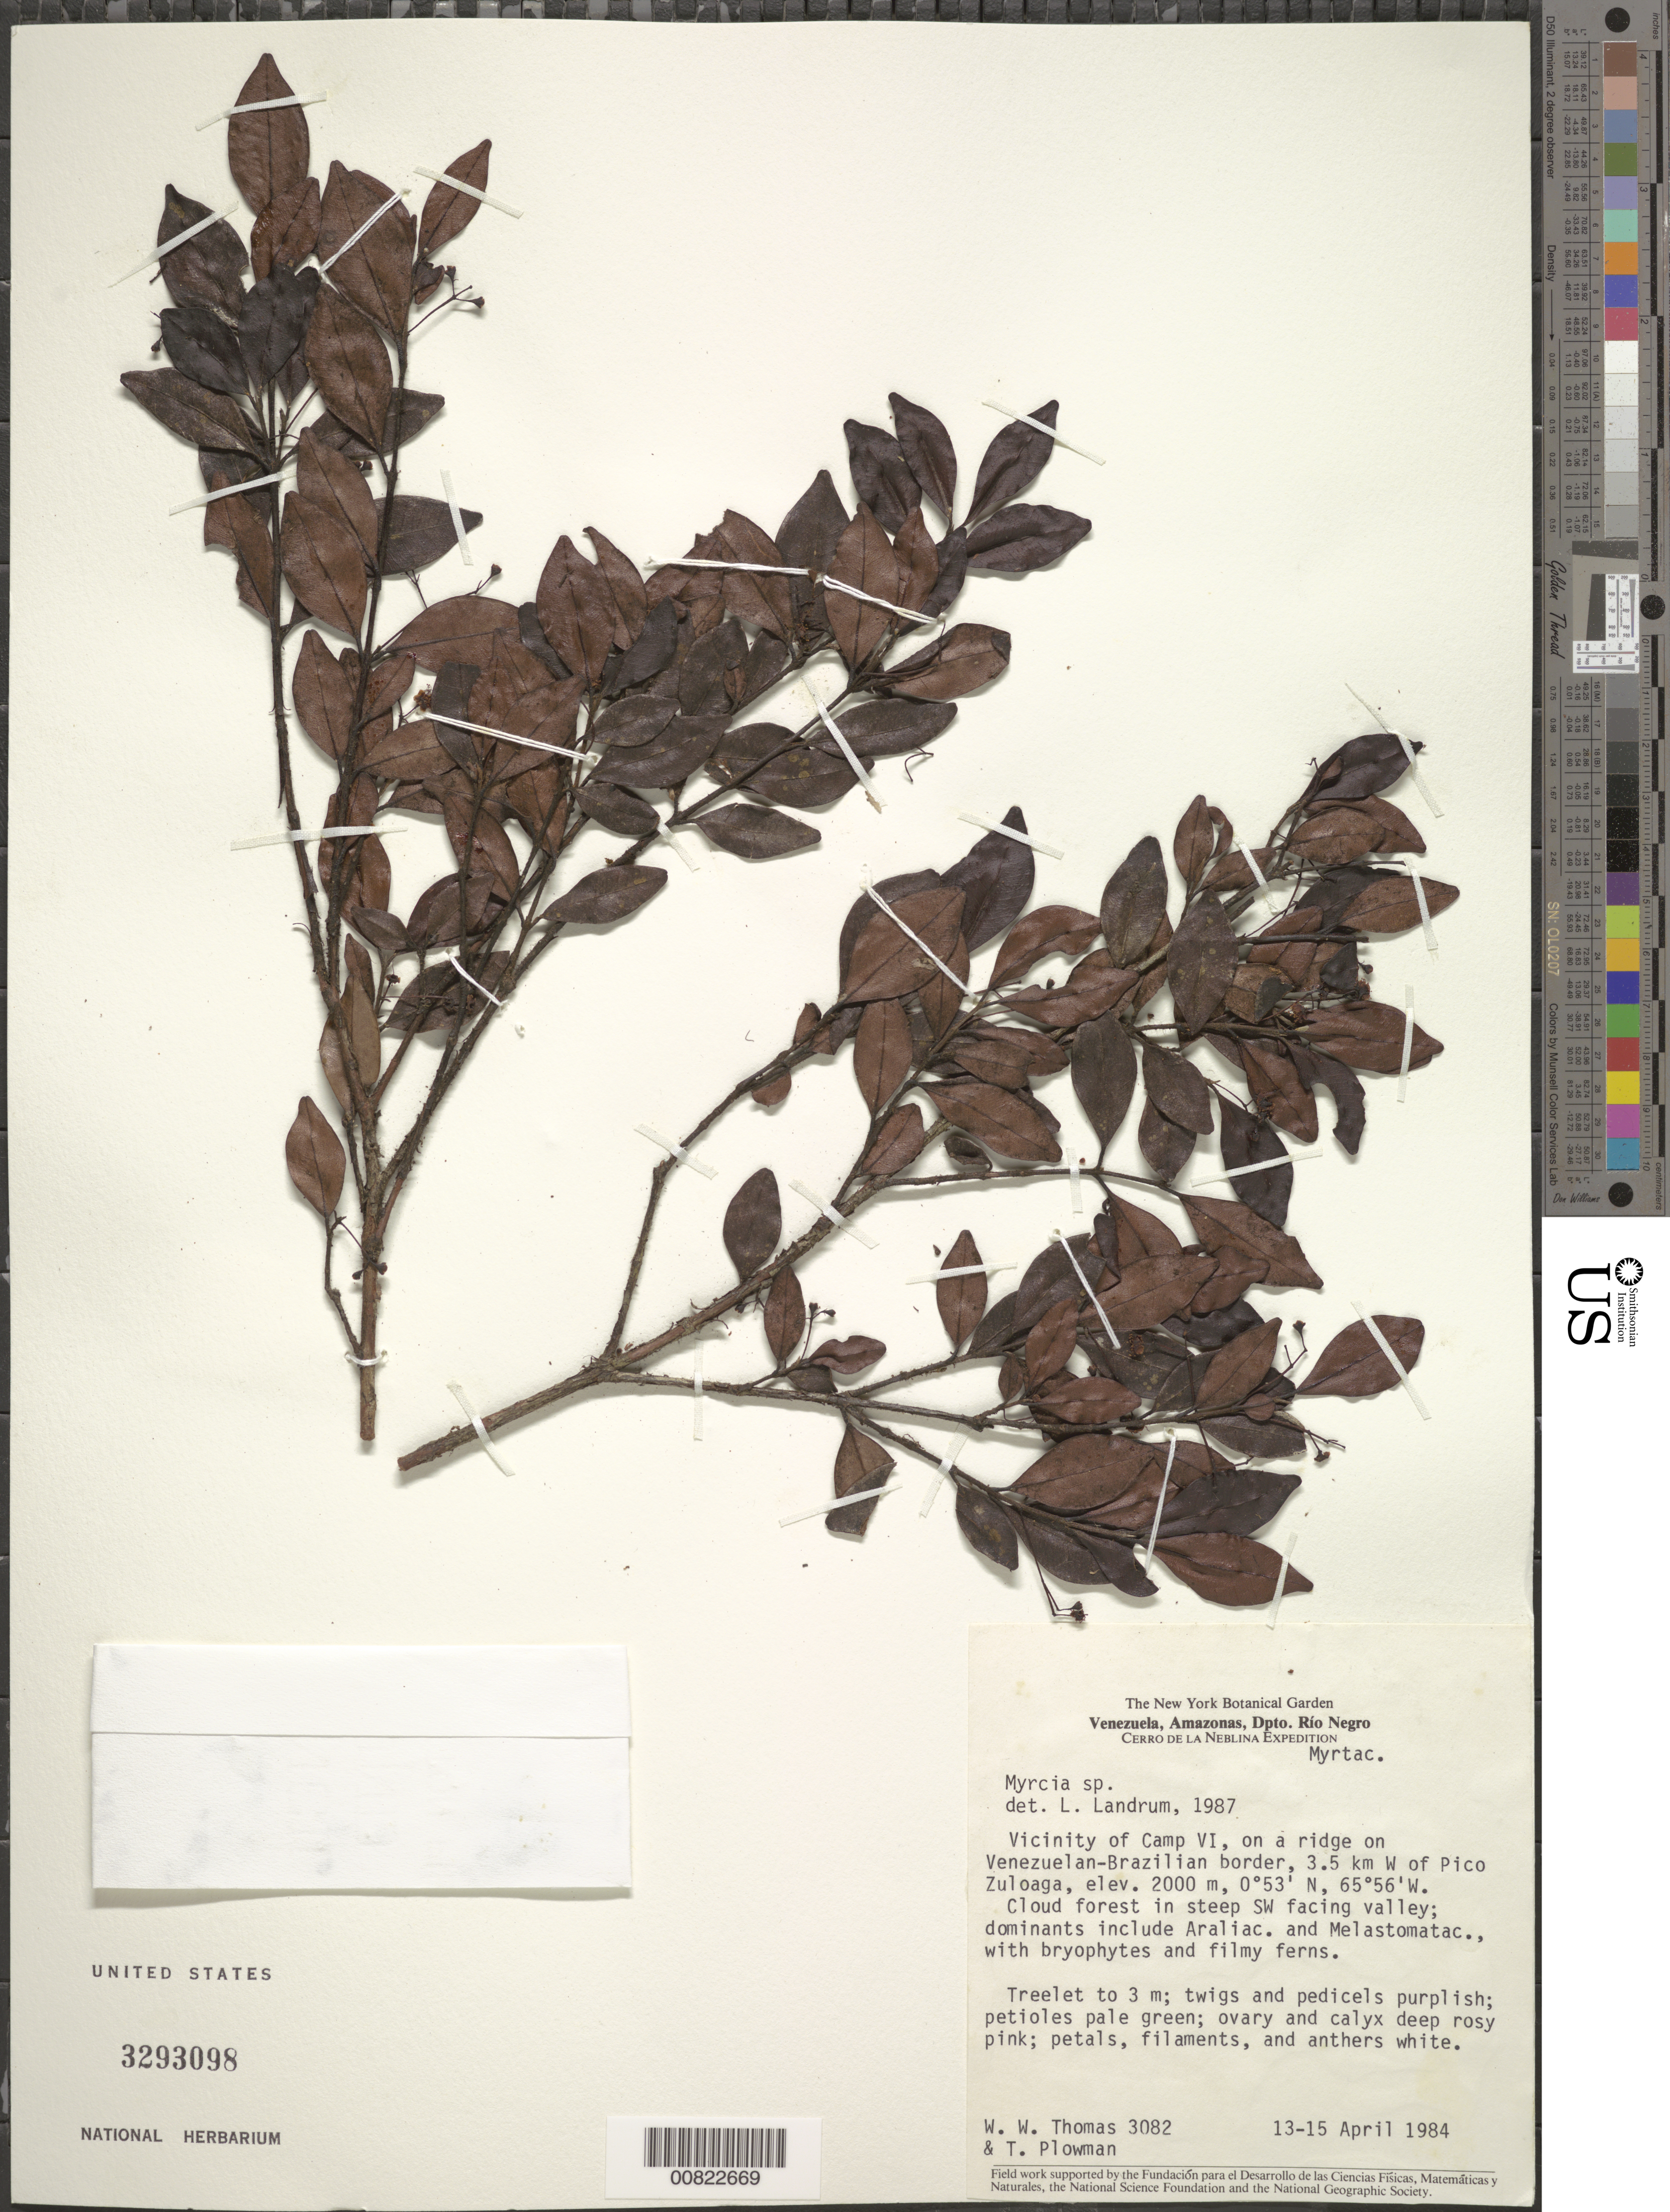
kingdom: Plantae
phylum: Tracheophyta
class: Magnoliopsida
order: Myrtales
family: Myrtaceae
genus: Myrcia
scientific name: Myrcia sp.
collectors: W. W. Thomas & T. Plowman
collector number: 3082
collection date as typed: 13-Apr-84 to 15-Apr-84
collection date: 1984-04-13/1984-04-15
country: Venezuela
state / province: Amazonas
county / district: Río Negro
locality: Pico Zuloga, 3.5 km W of, near Camp VI, Venezuelan-Brazilian border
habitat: Cloud forest in steep SW facing valley; dominants include Araliac., Melastomatac., with bryophytes and filmy ferns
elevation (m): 2000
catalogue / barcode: US 3293098